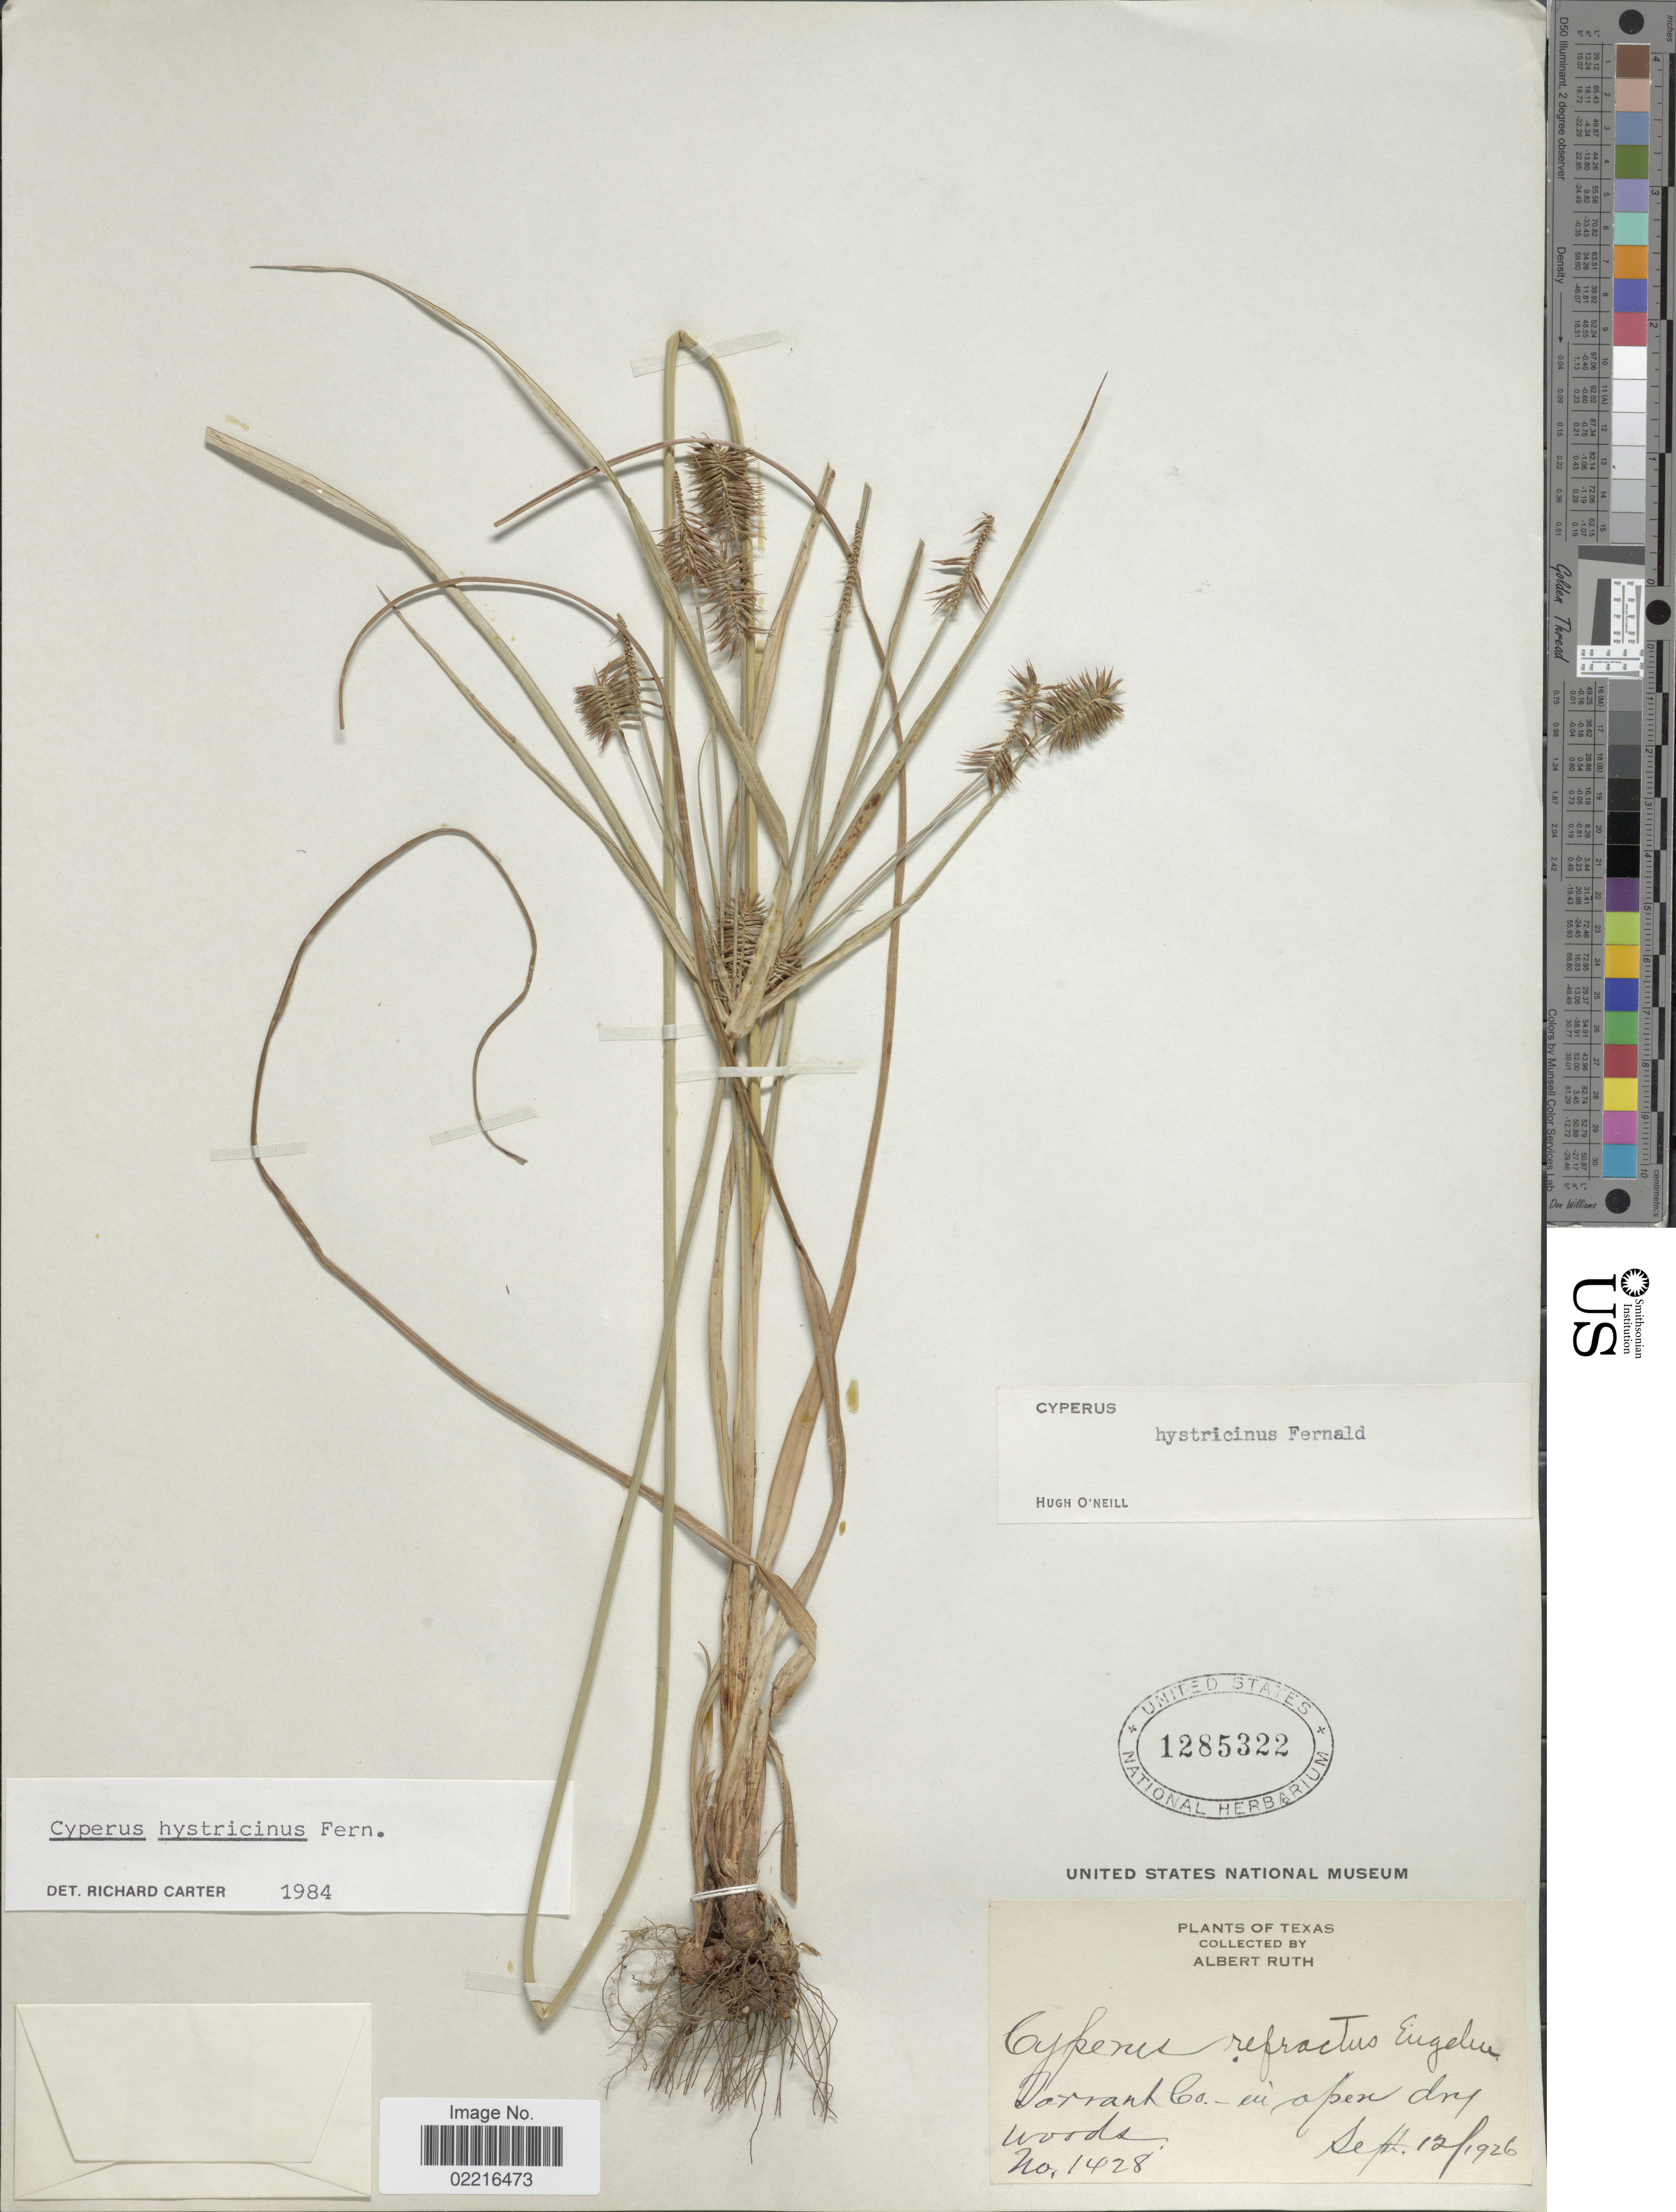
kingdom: Plantae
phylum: Tracheophyta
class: Liliopsida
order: Poales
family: Cyperaceae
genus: Cyperus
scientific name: Cyperus hystricinus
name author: Fernald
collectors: A. Ruth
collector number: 1428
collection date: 1926-09-12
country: United States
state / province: Texas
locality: Tarrant Co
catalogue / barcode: US 1285322